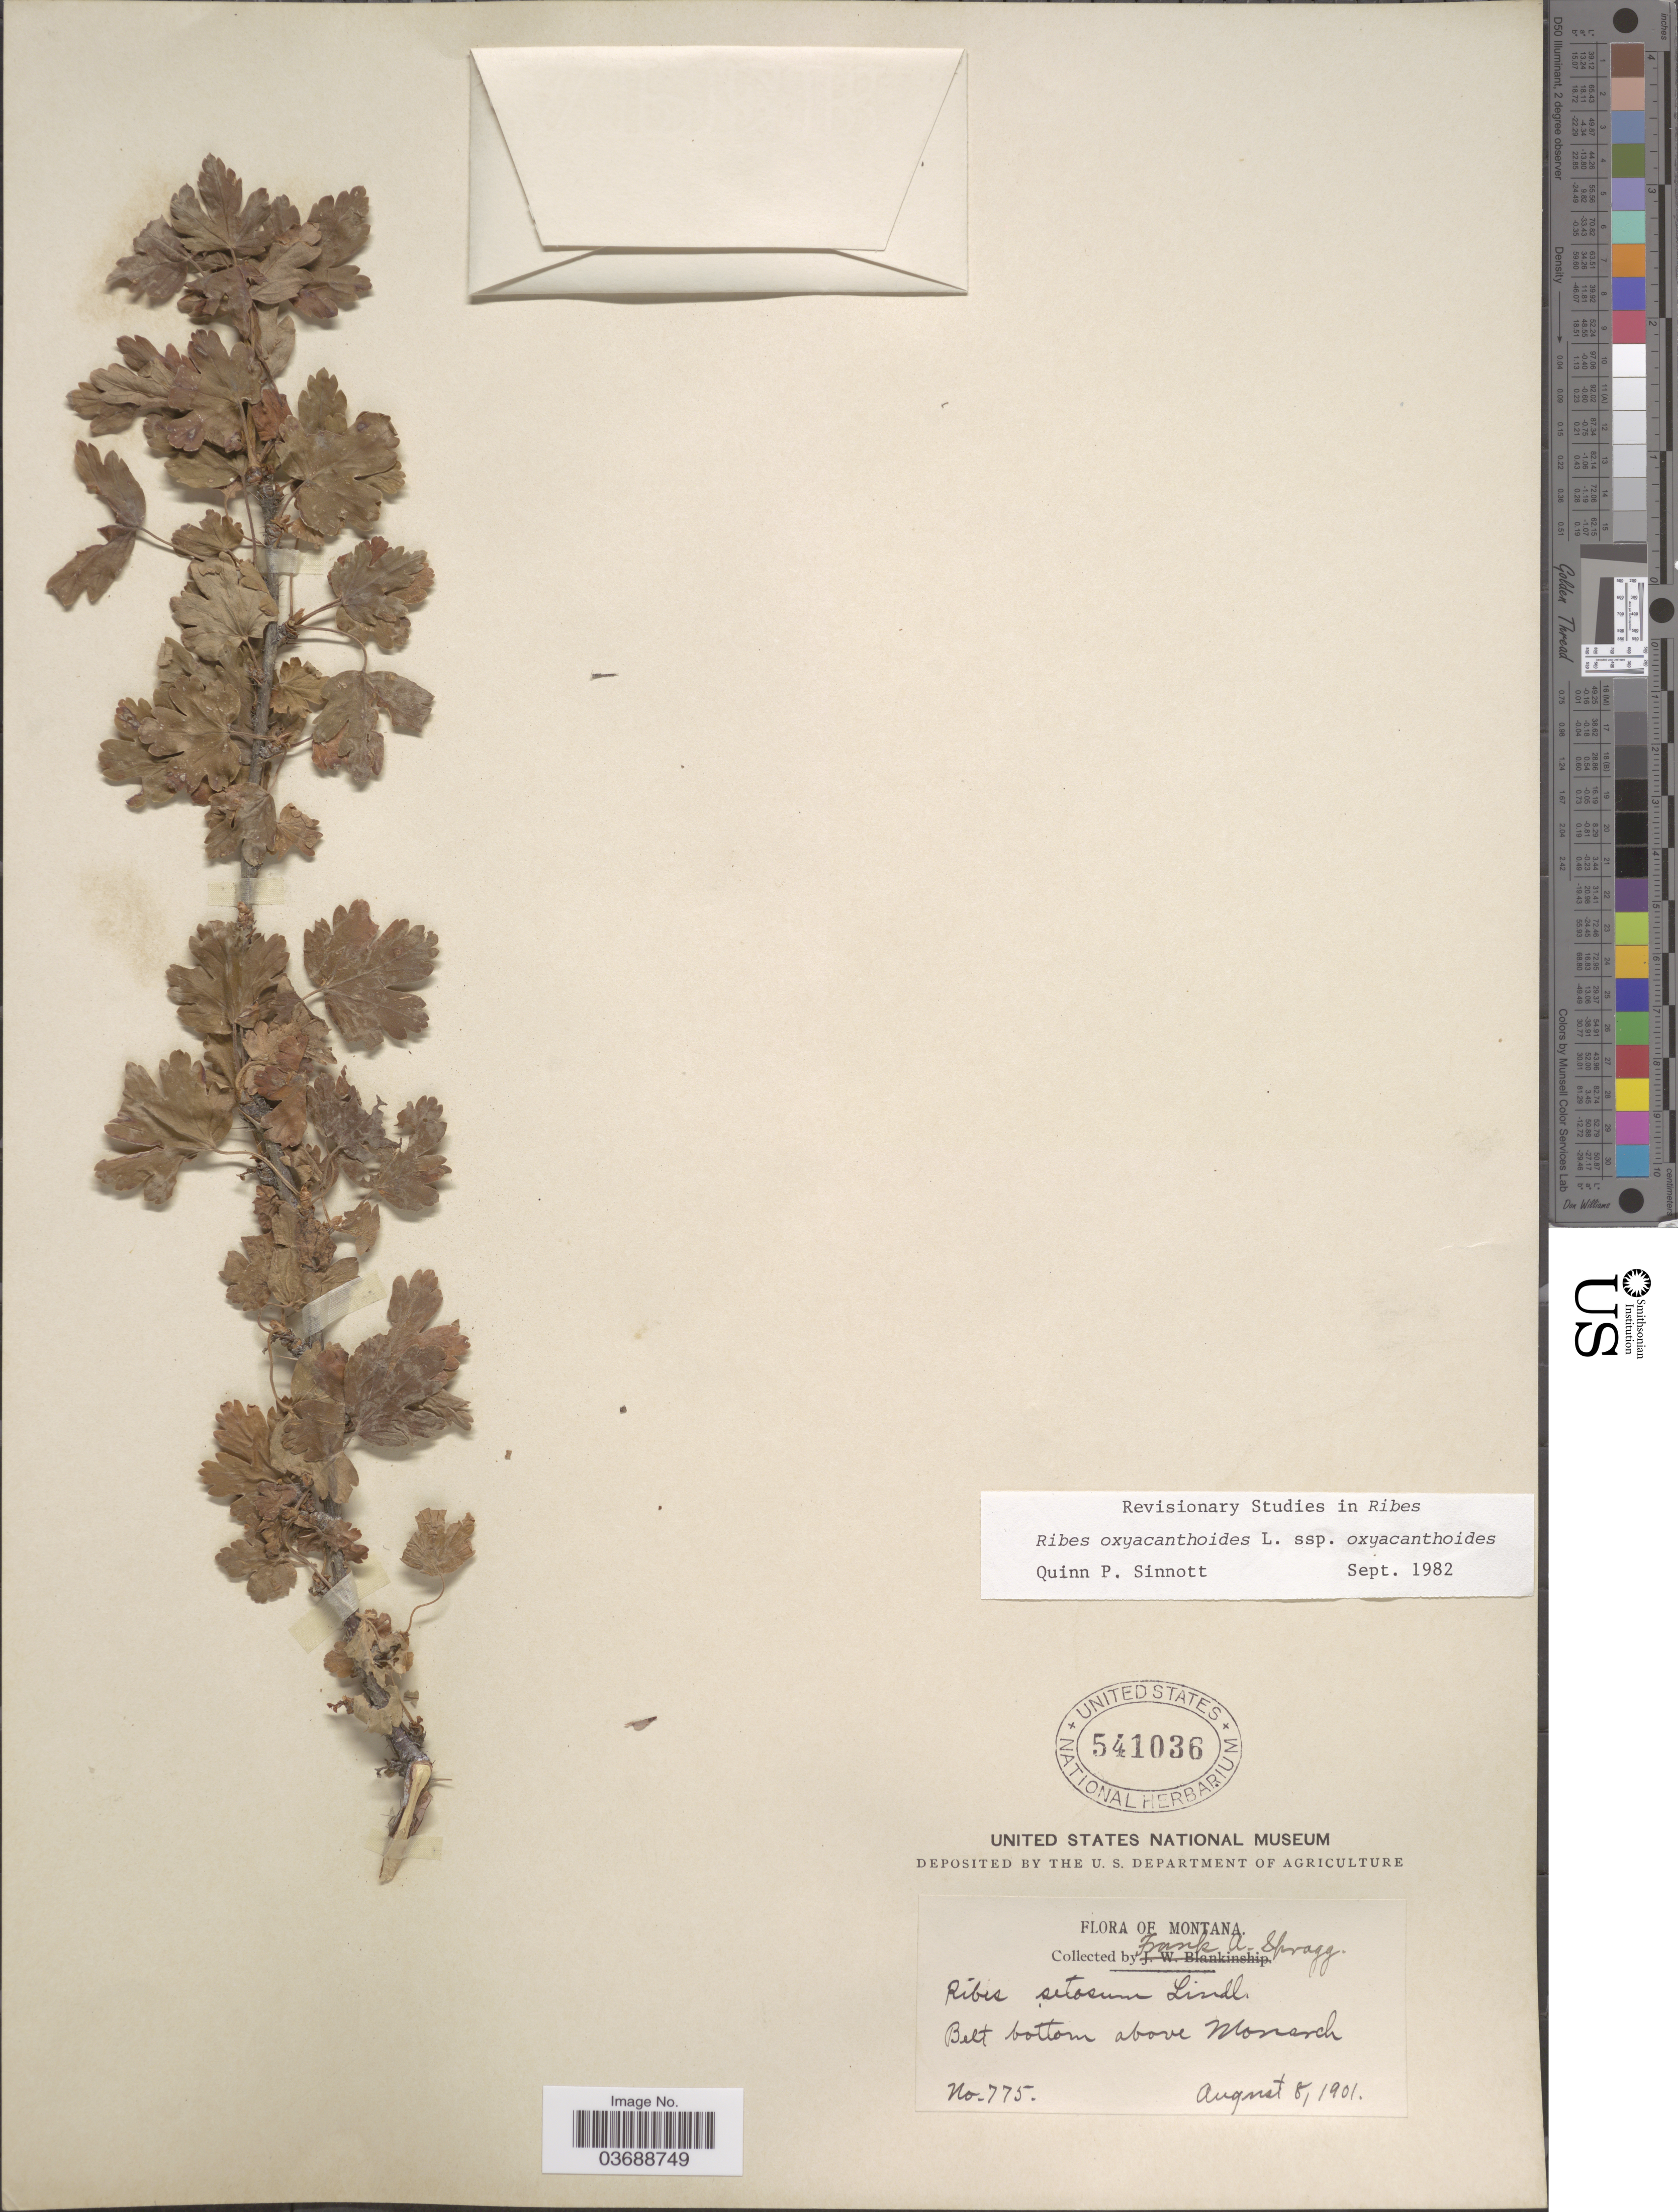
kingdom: Plantae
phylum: Tracheophyta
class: Magnoliopsida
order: Saxifragales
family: Grossulariaceae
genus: Ribes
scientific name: Ribes oxyacanthoides subsp. oxyacanthoides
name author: L.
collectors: F. Spragg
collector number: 775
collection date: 1901-08-08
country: United States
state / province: Montana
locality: Belt bottom above Monarch.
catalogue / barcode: US 541036